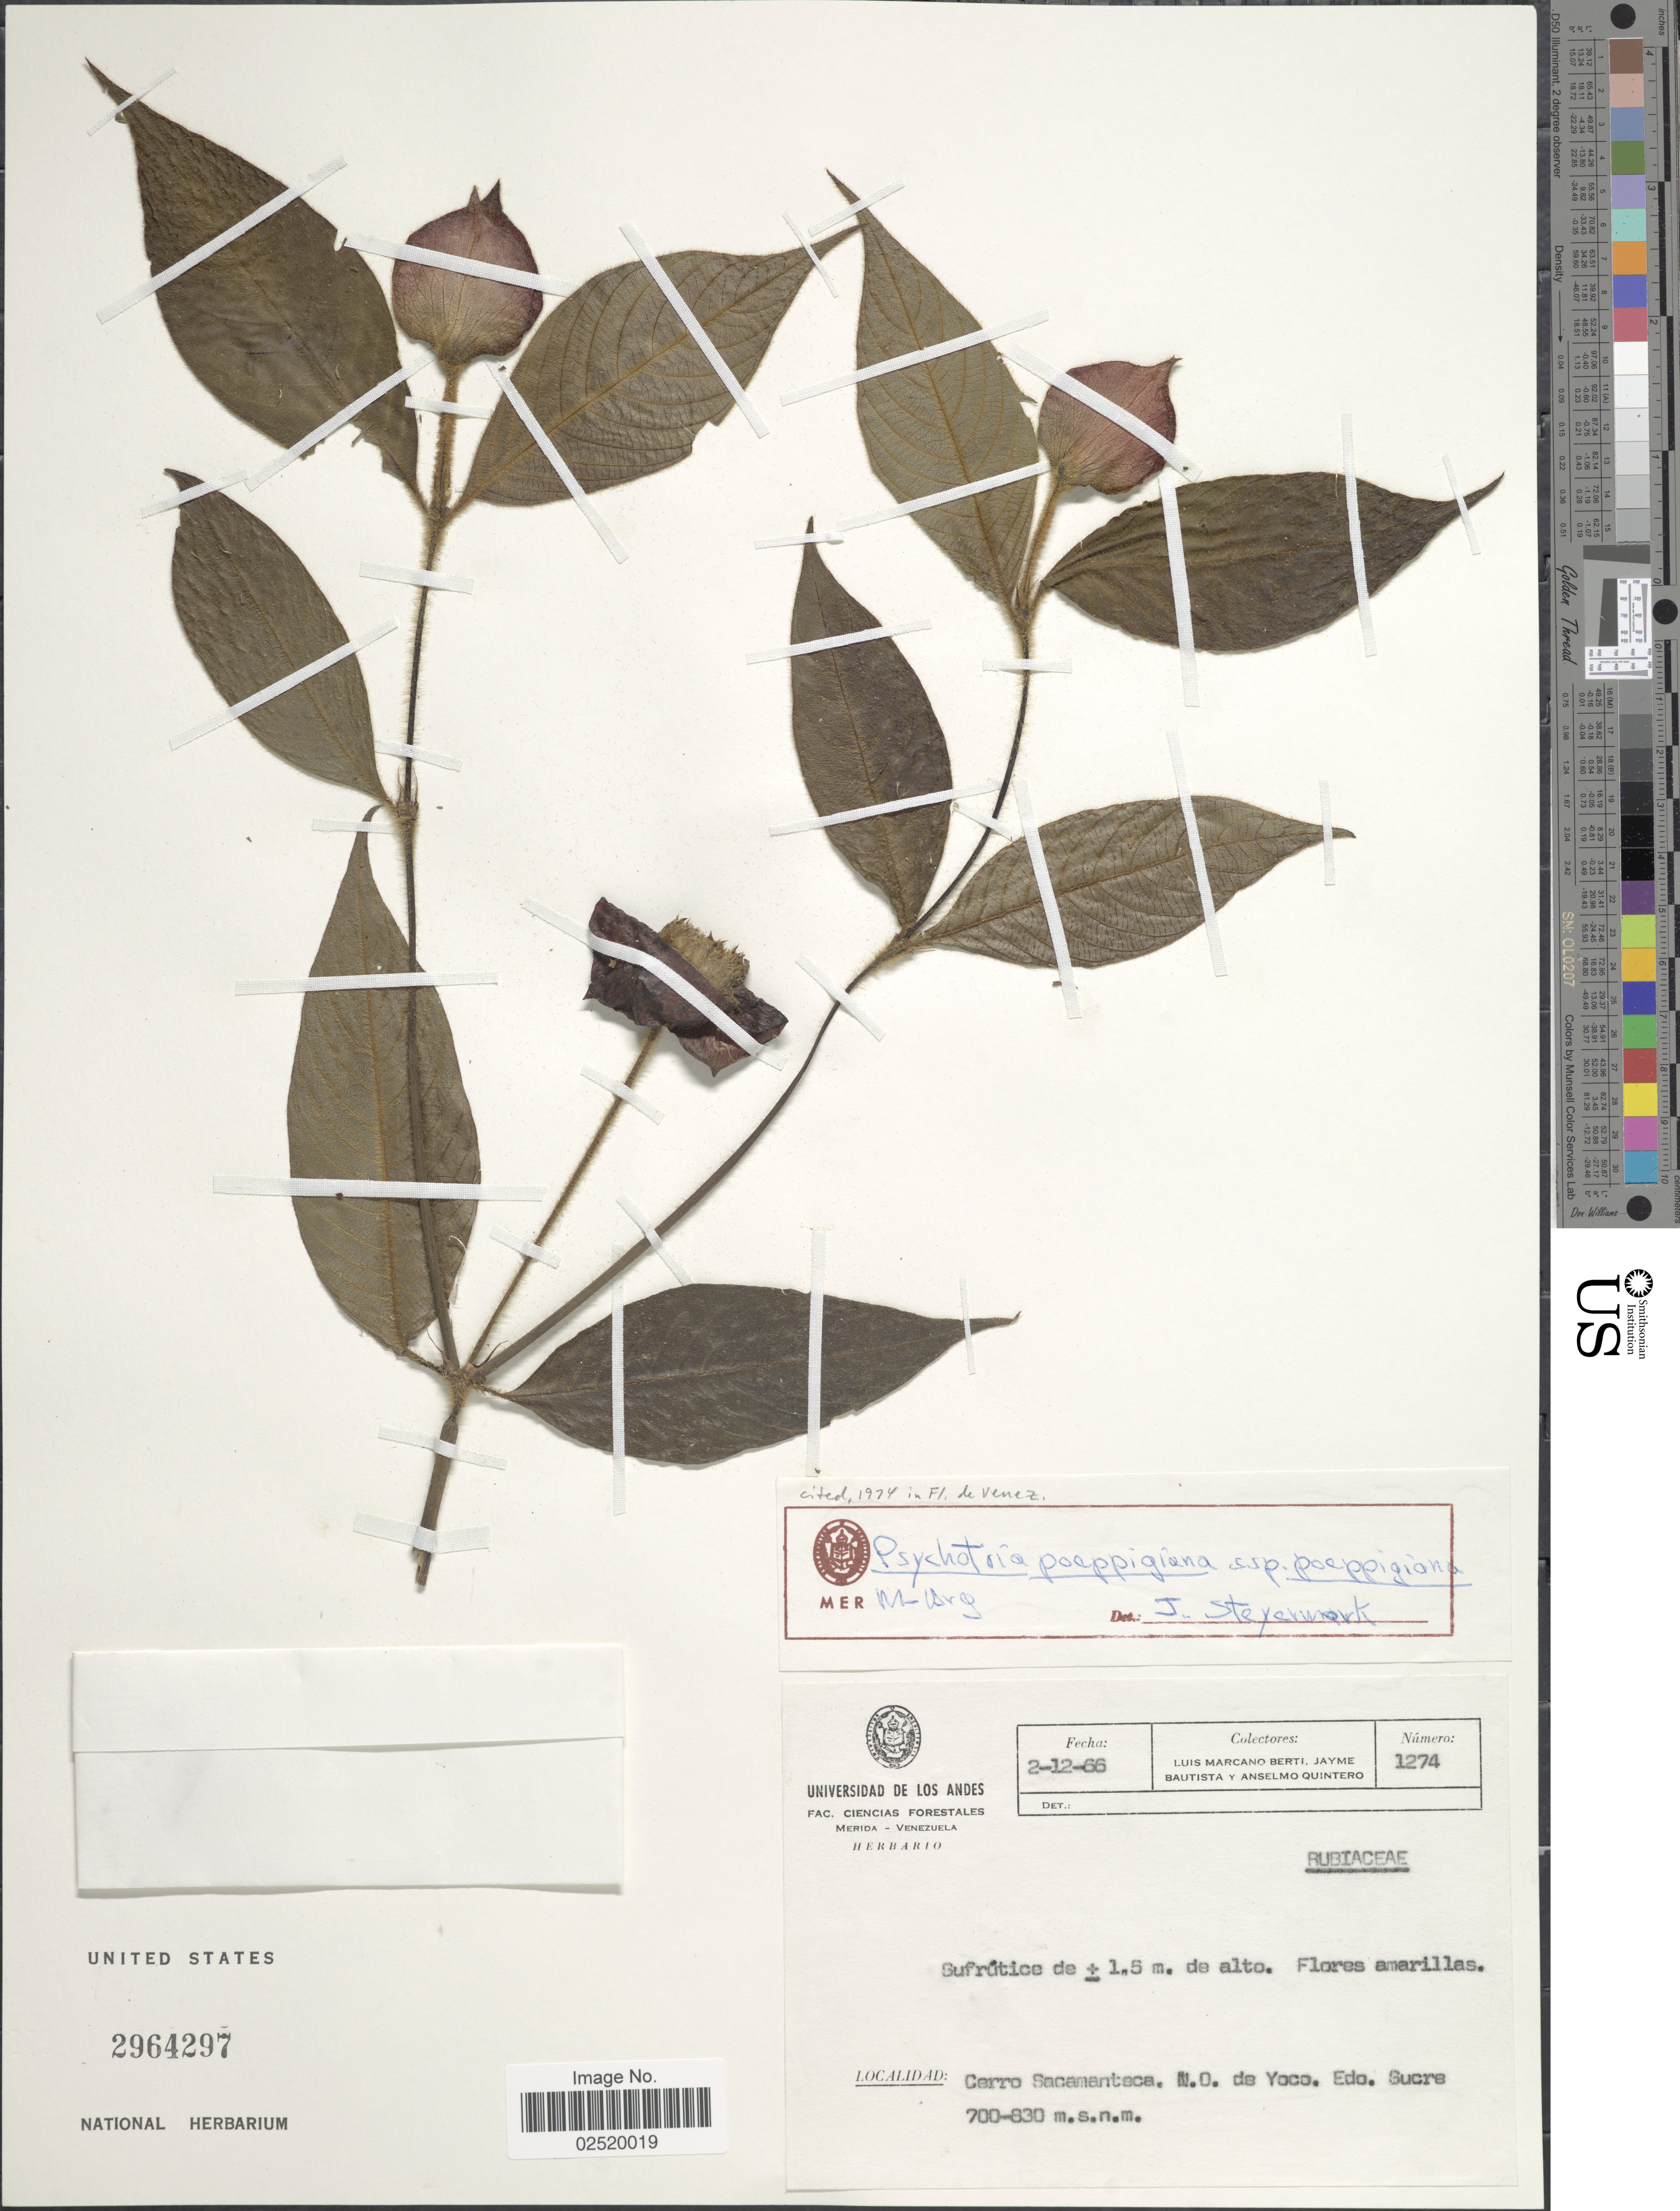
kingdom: Plantae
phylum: Tracheophyta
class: Magnoliopsida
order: Gentianales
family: Rubiaceae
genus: Psychotria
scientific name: Psychotria poeppigiana subsp. poeppigiana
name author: Müll. Arg.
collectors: L. Marcano-Berti & J. Bautista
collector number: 1274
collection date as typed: Transcribed d/m/y: 2/12/66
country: Venezuela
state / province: Sucre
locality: Cerro Sacamenteca, N.O. de Yoco, Edo. Sucre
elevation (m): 700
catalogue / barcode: US 2964297